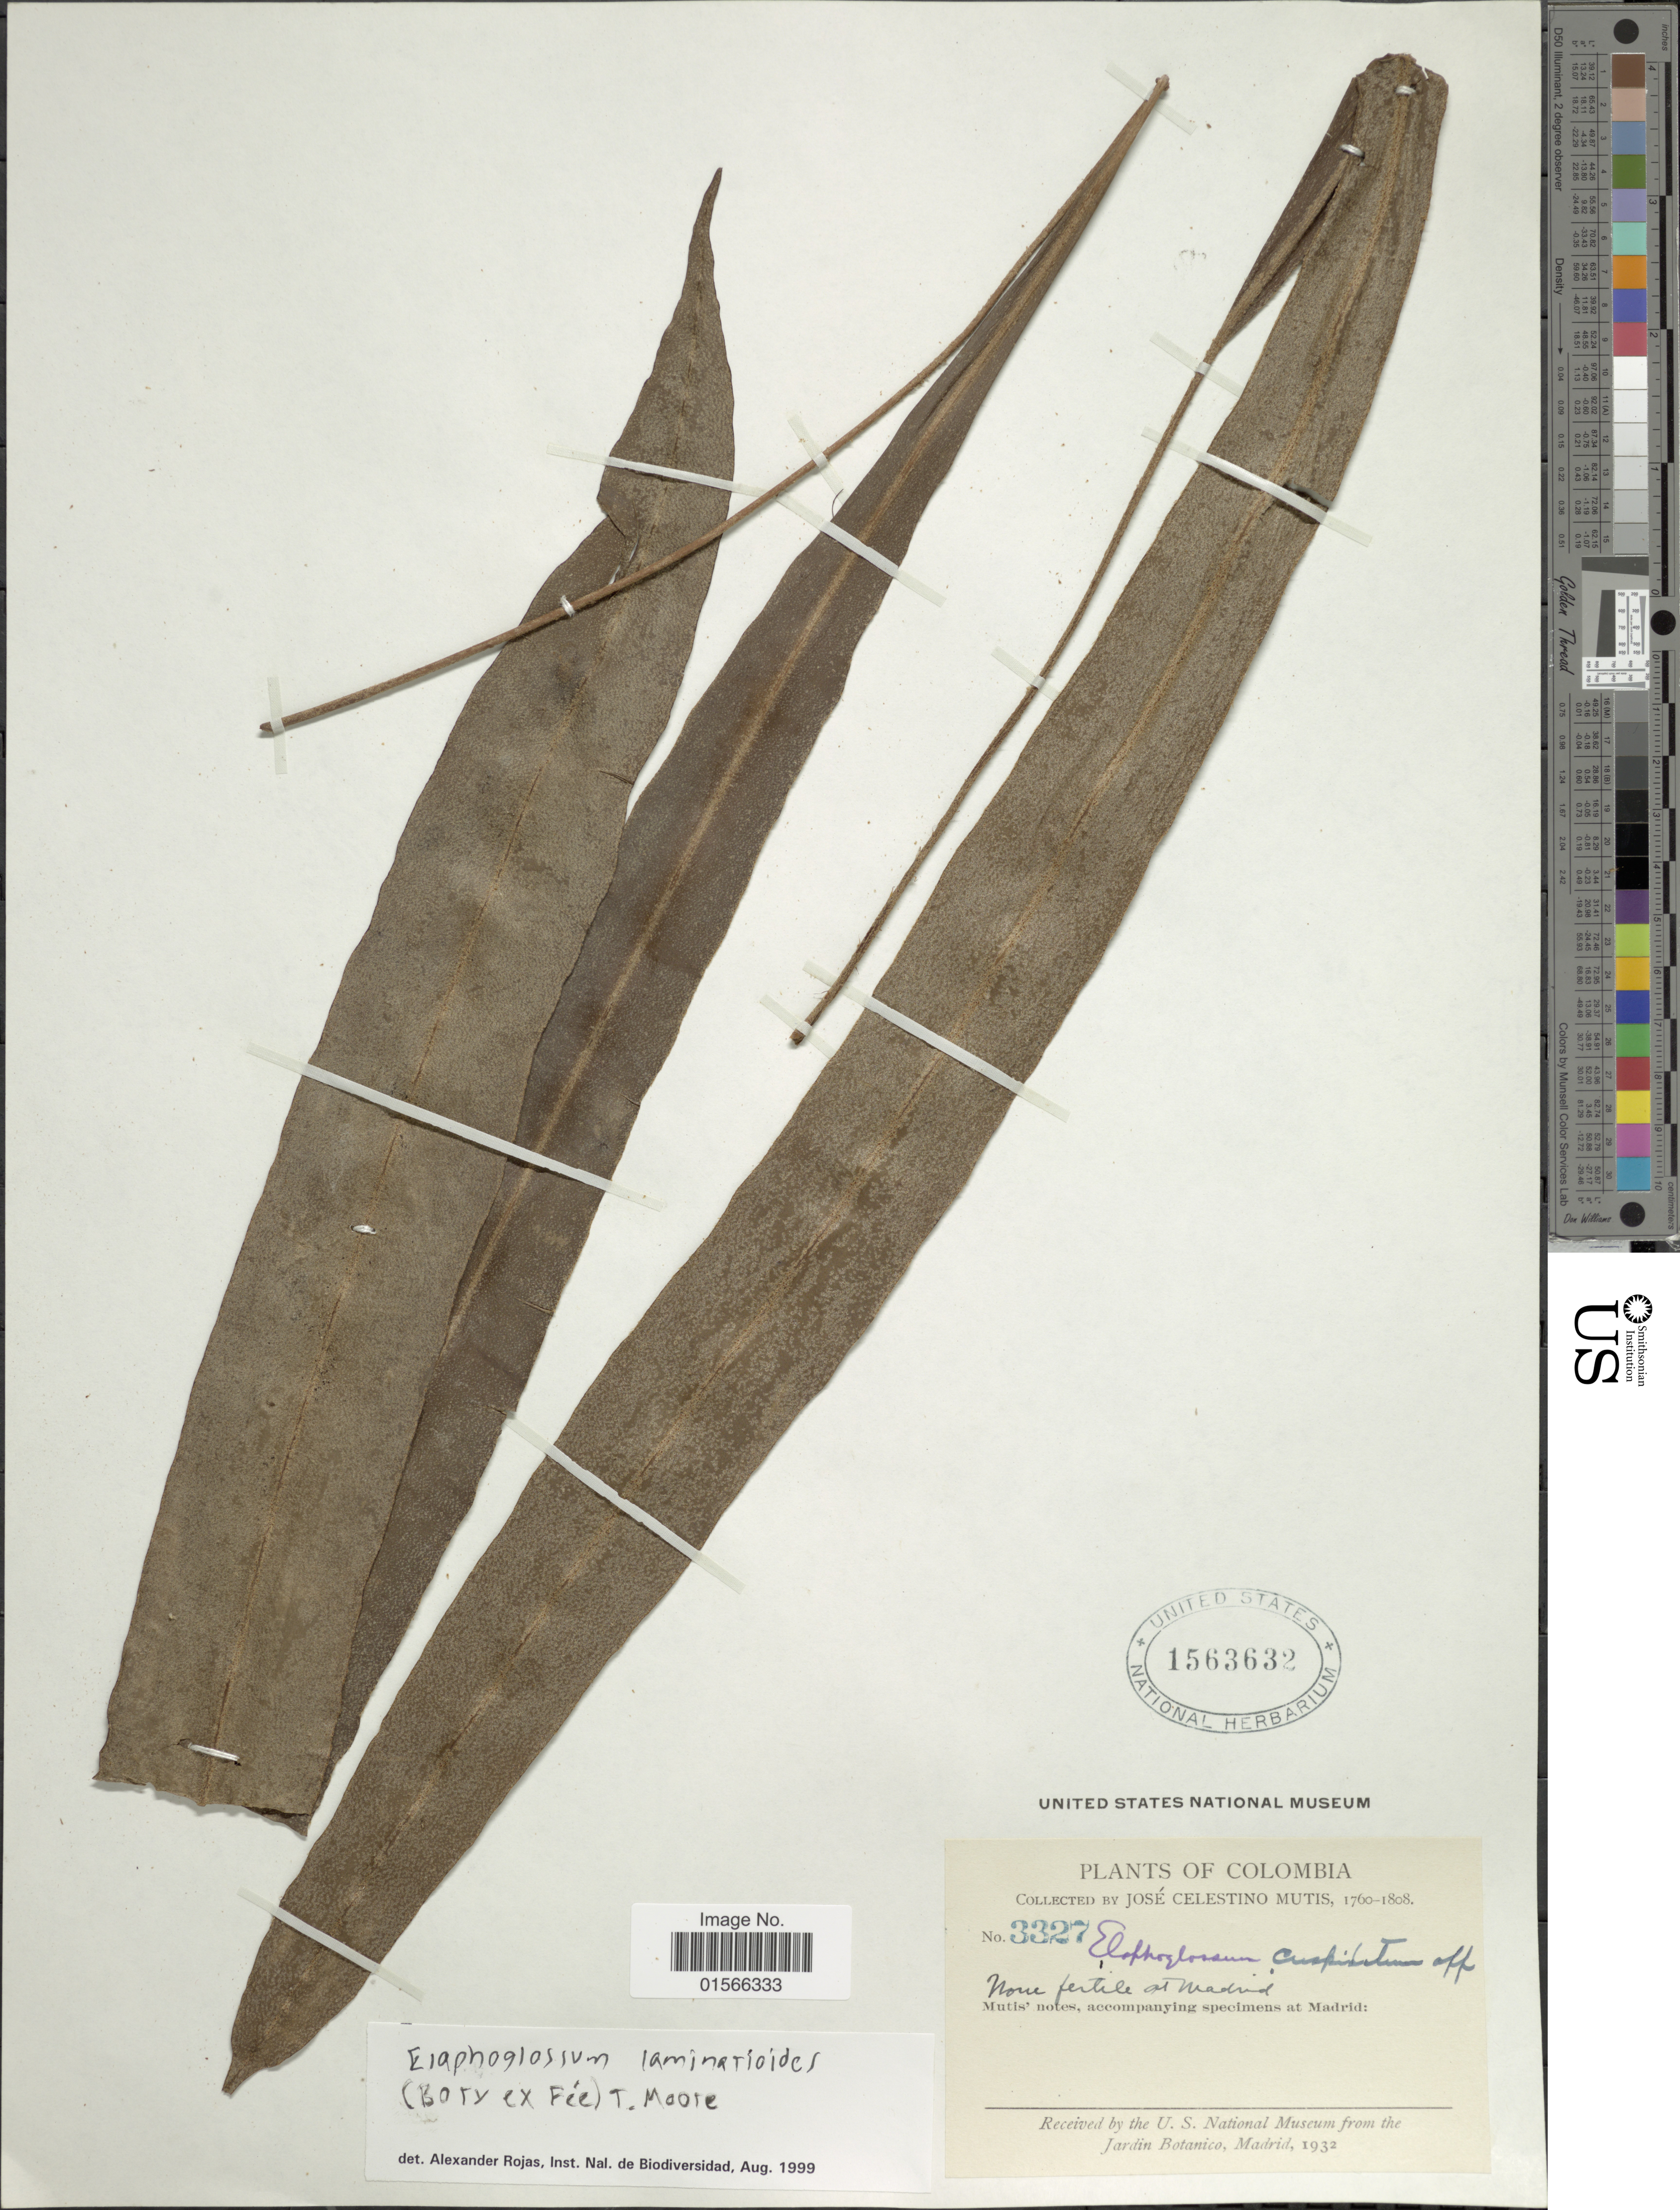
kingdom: Plantae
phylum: Tracheophyta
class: Polypodiopsida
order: Polypodiales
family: Dryopteridaceae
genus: Elaphoglossum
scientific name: Elaphoglossum cuspidatum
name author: (Willd.) T. Moore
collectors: J. C. B. Mutis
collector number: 3327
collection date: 1760/1808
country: Colombia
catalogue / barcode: US 1563632